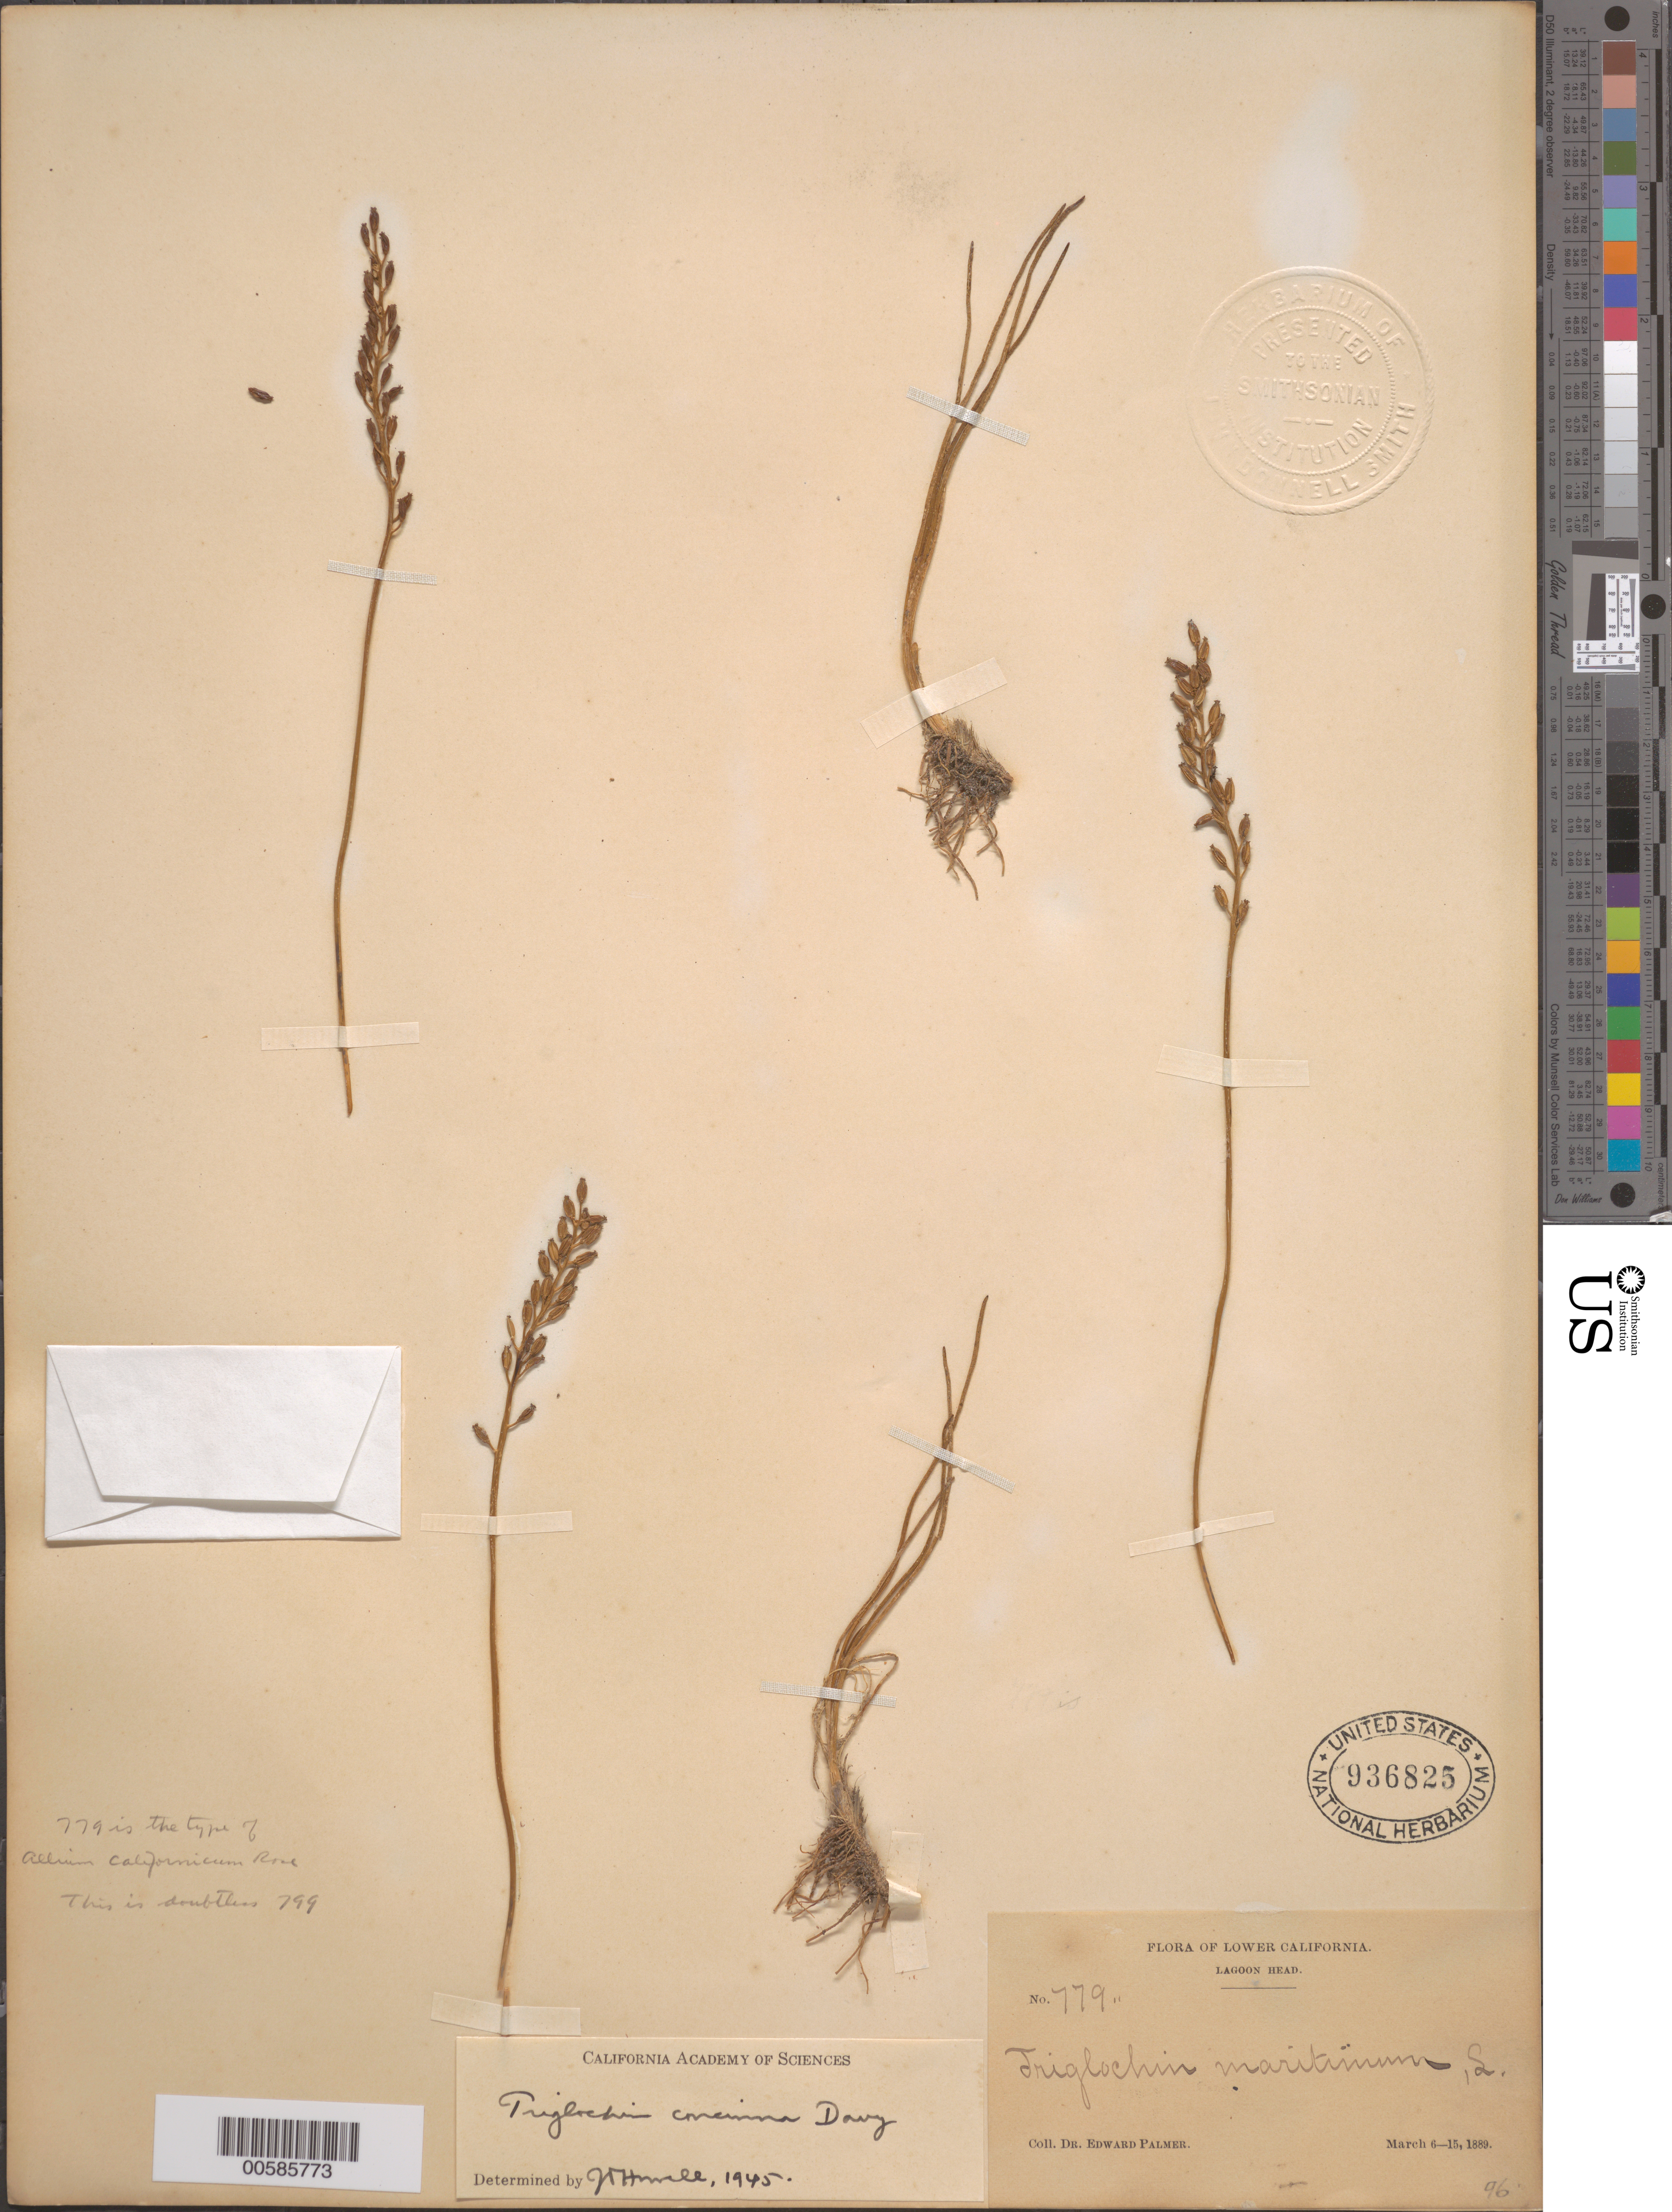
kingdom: Plantae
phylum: Tracheophyta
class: Liliopsida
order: Alismatales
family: Juncaginaceae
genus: Triglochin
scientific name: Triglochin concinna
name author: Davy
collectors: E. Palmer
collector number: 799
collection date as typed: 06 Mar 1889 to 15 Mar 1889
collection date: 1889-03-06/1889-03-15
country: United States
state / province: California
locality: Lagoon Head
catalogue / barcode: US 936825